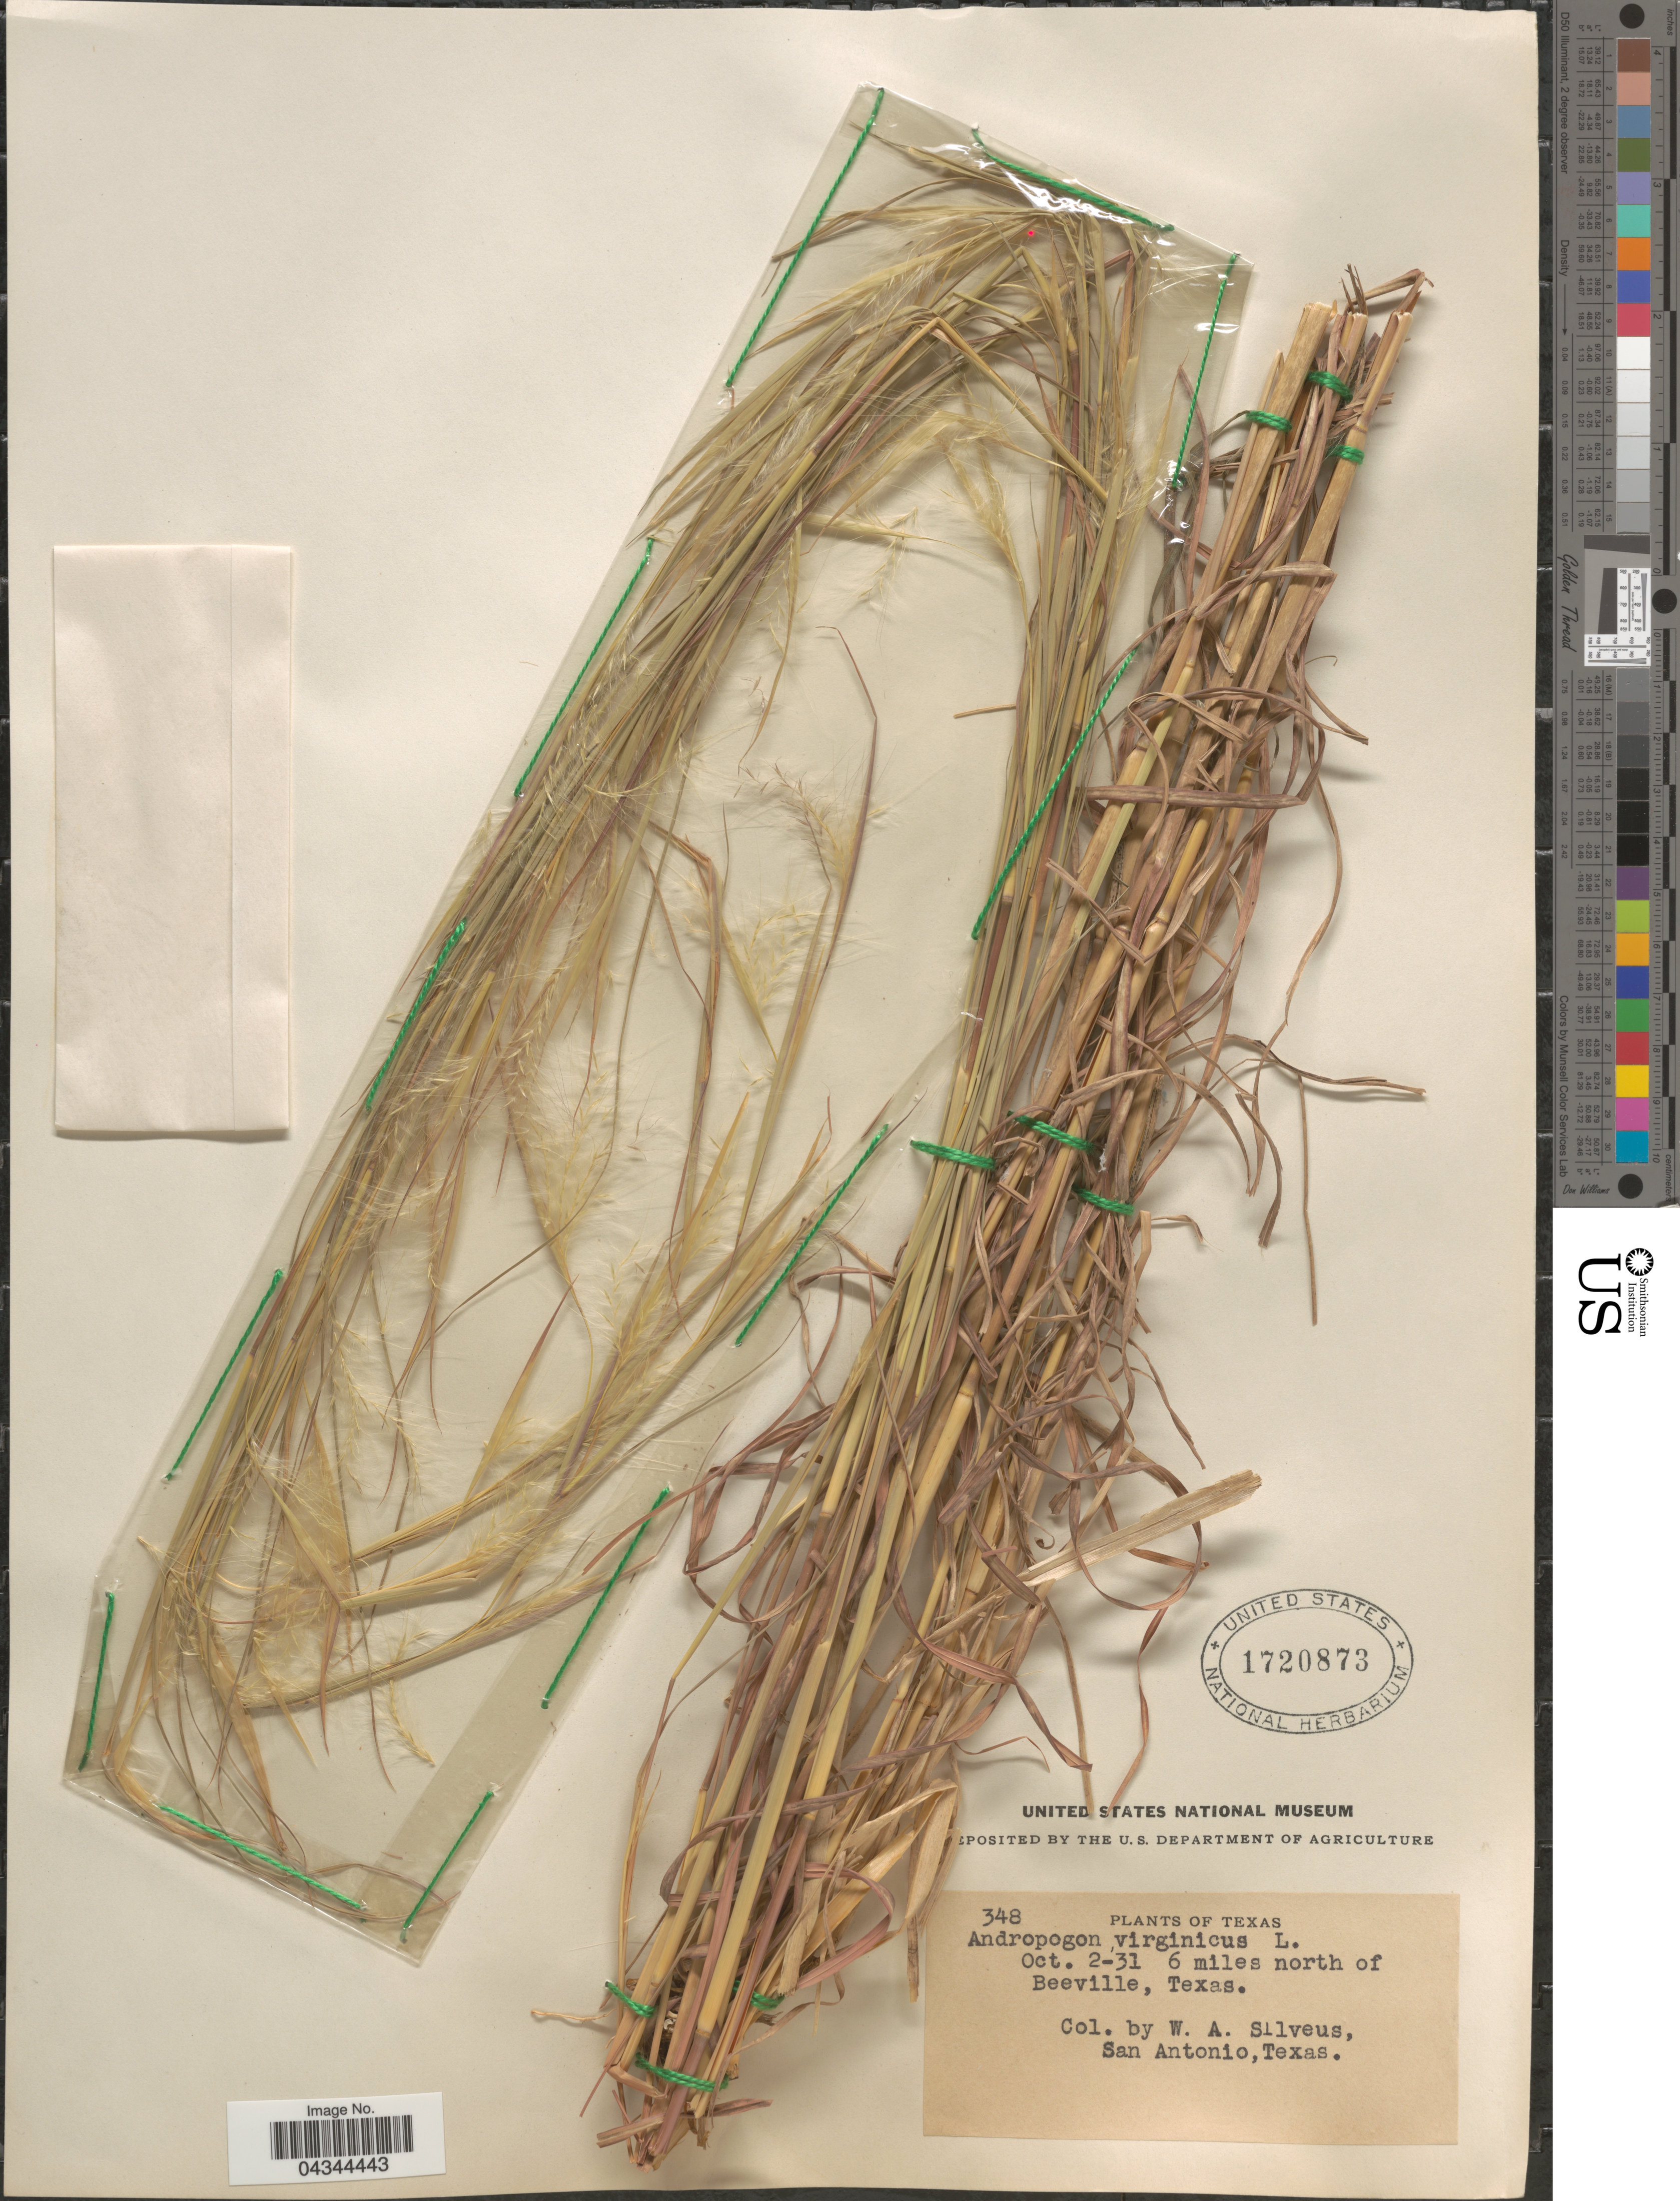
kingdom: Plantae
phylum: Tracheophyta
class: Liliopsida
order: Poales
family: Poaceae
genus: Andropogon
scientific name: Andropogon virginicus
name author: L.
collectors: W. Silveus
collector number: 348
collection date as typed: Transcribed d/m/y: 2/10/31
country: United States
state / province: Texas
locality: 6 miles north of Beeville.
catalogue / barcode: US 1720873